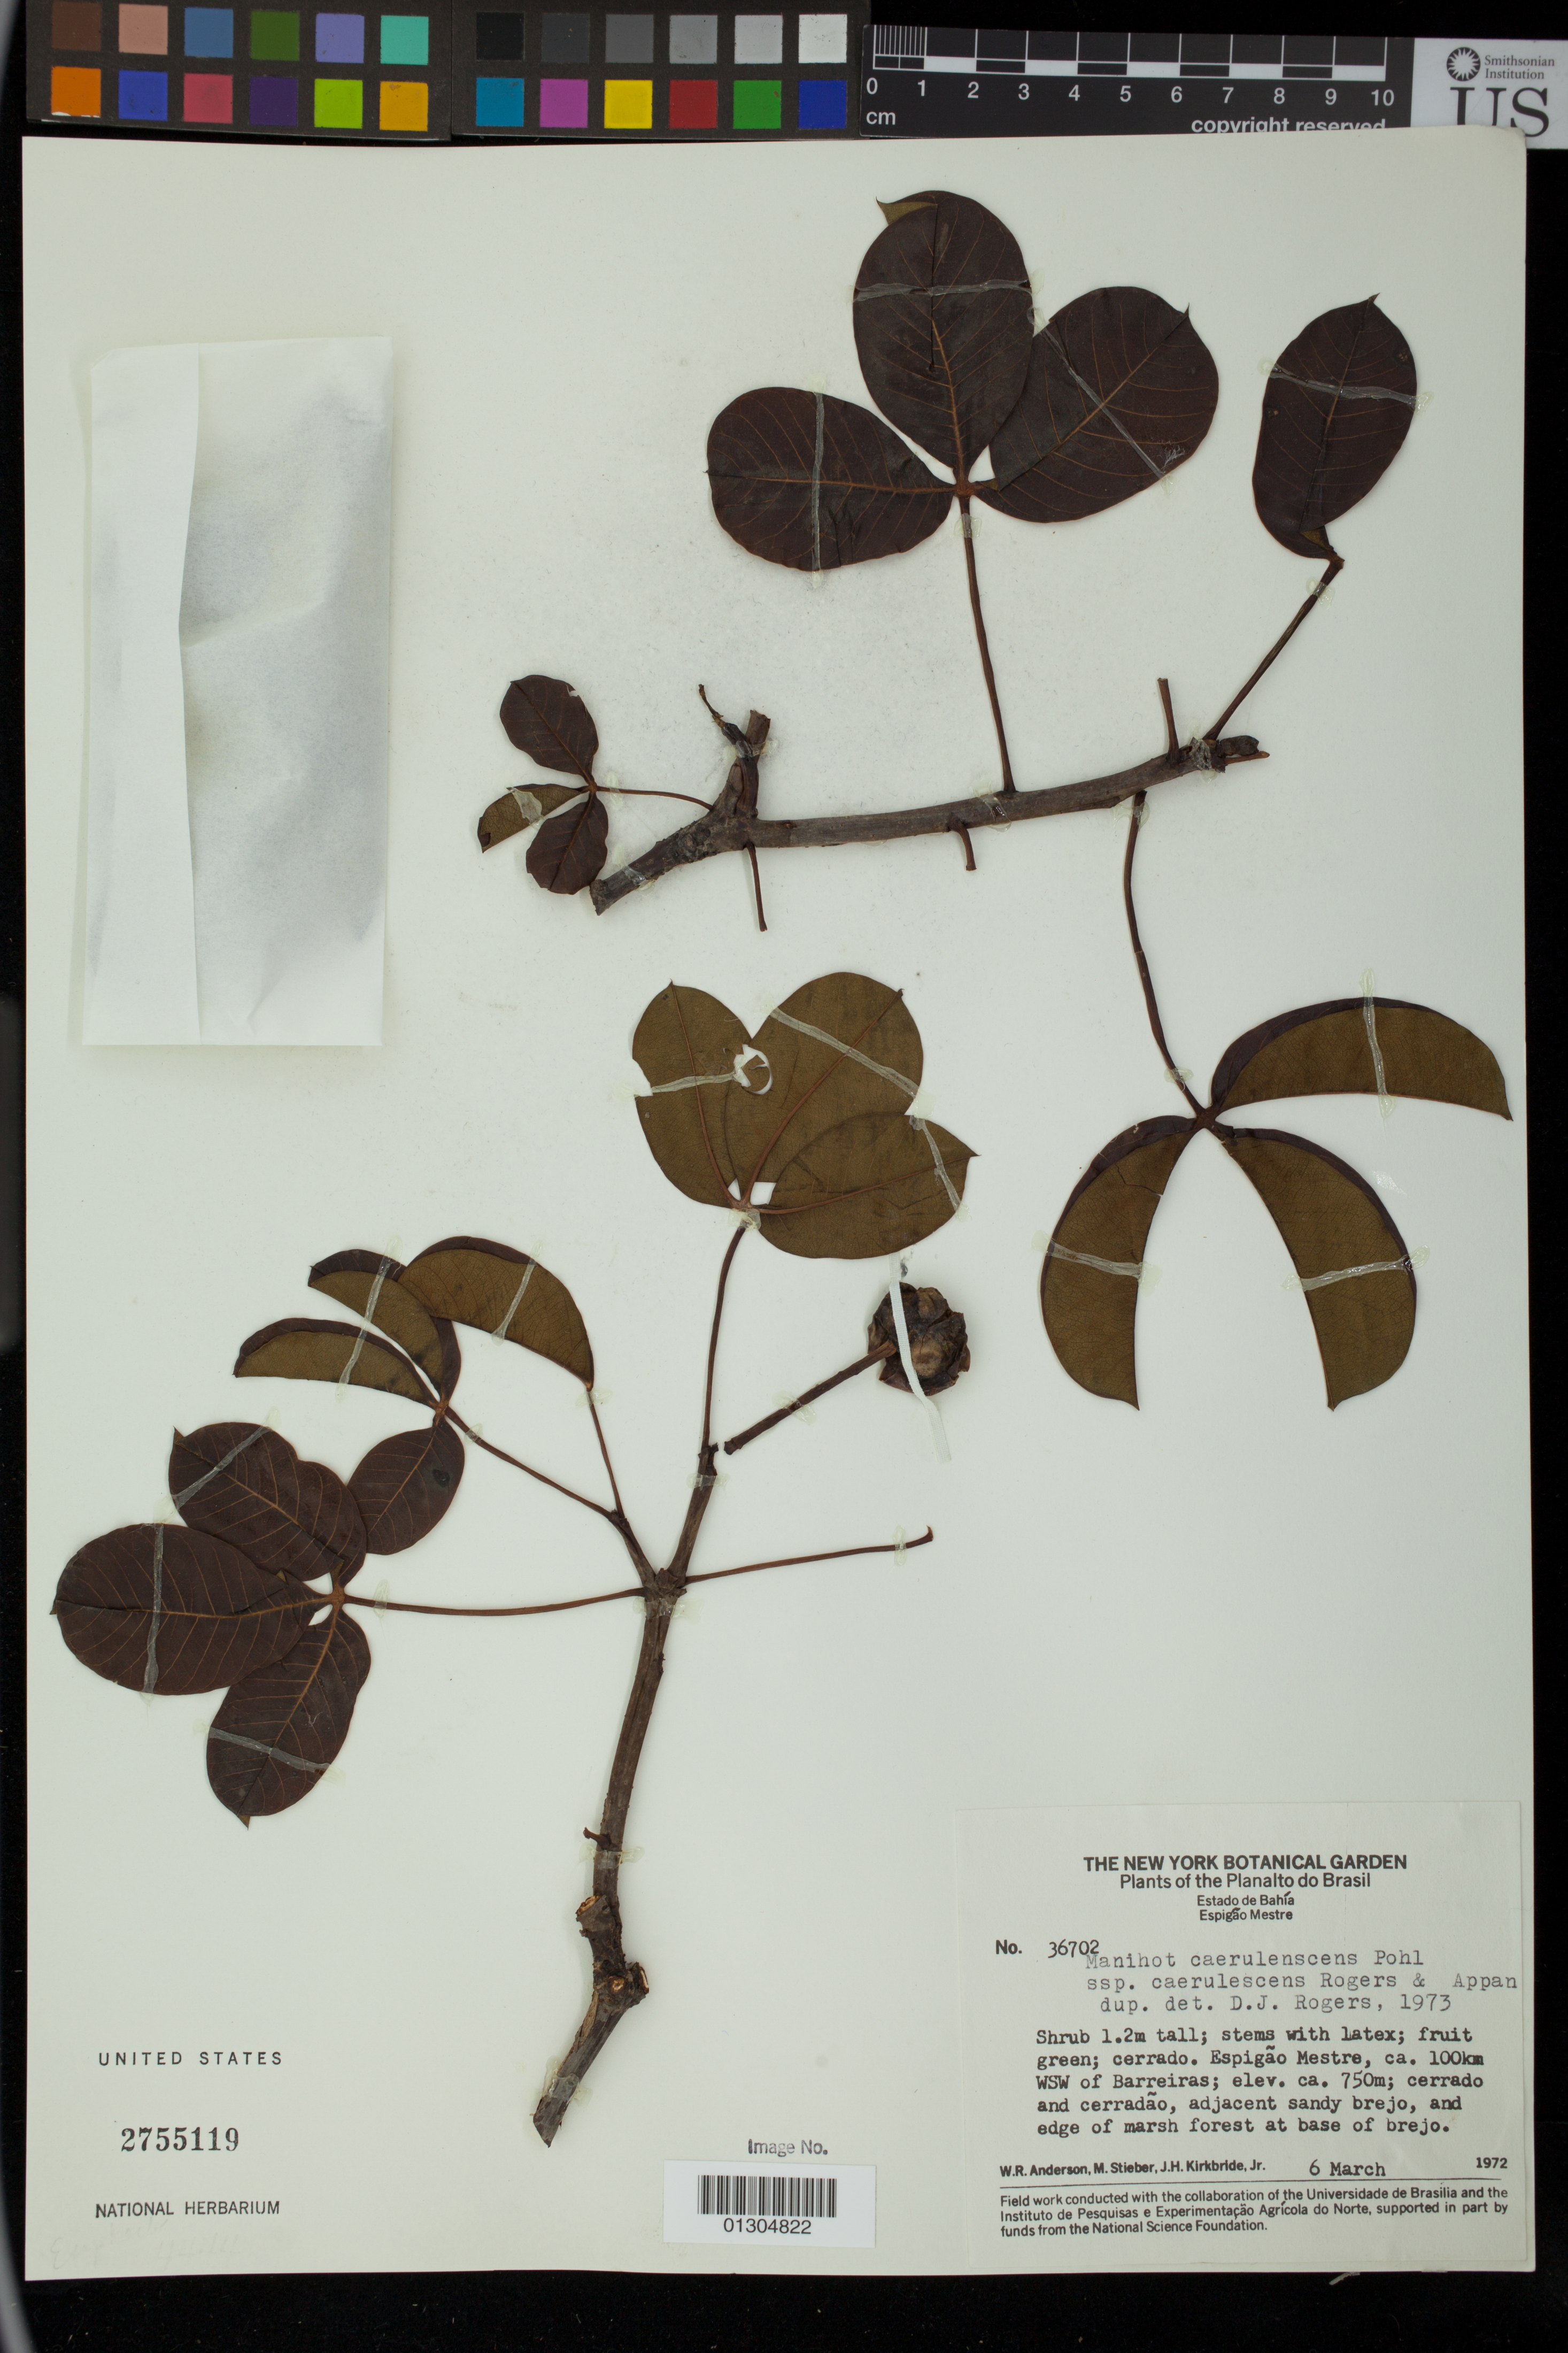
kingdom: Plantae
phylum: Tracheophyta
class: Magnoliopsida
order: Malpighiales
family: Euphorbiaceae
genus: Manihot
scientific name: Manihot caerulescens subsp. caerulescens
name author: Pohl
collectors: W. R. Anderson, M. Stieber & J. H. Kirkbride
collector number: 36702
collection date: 1972-03-06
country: Brazil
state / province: Bahia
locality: Espigao Mestre, ca. 100 km WSW of Barreiras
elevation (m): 750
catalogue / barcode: US 2755119